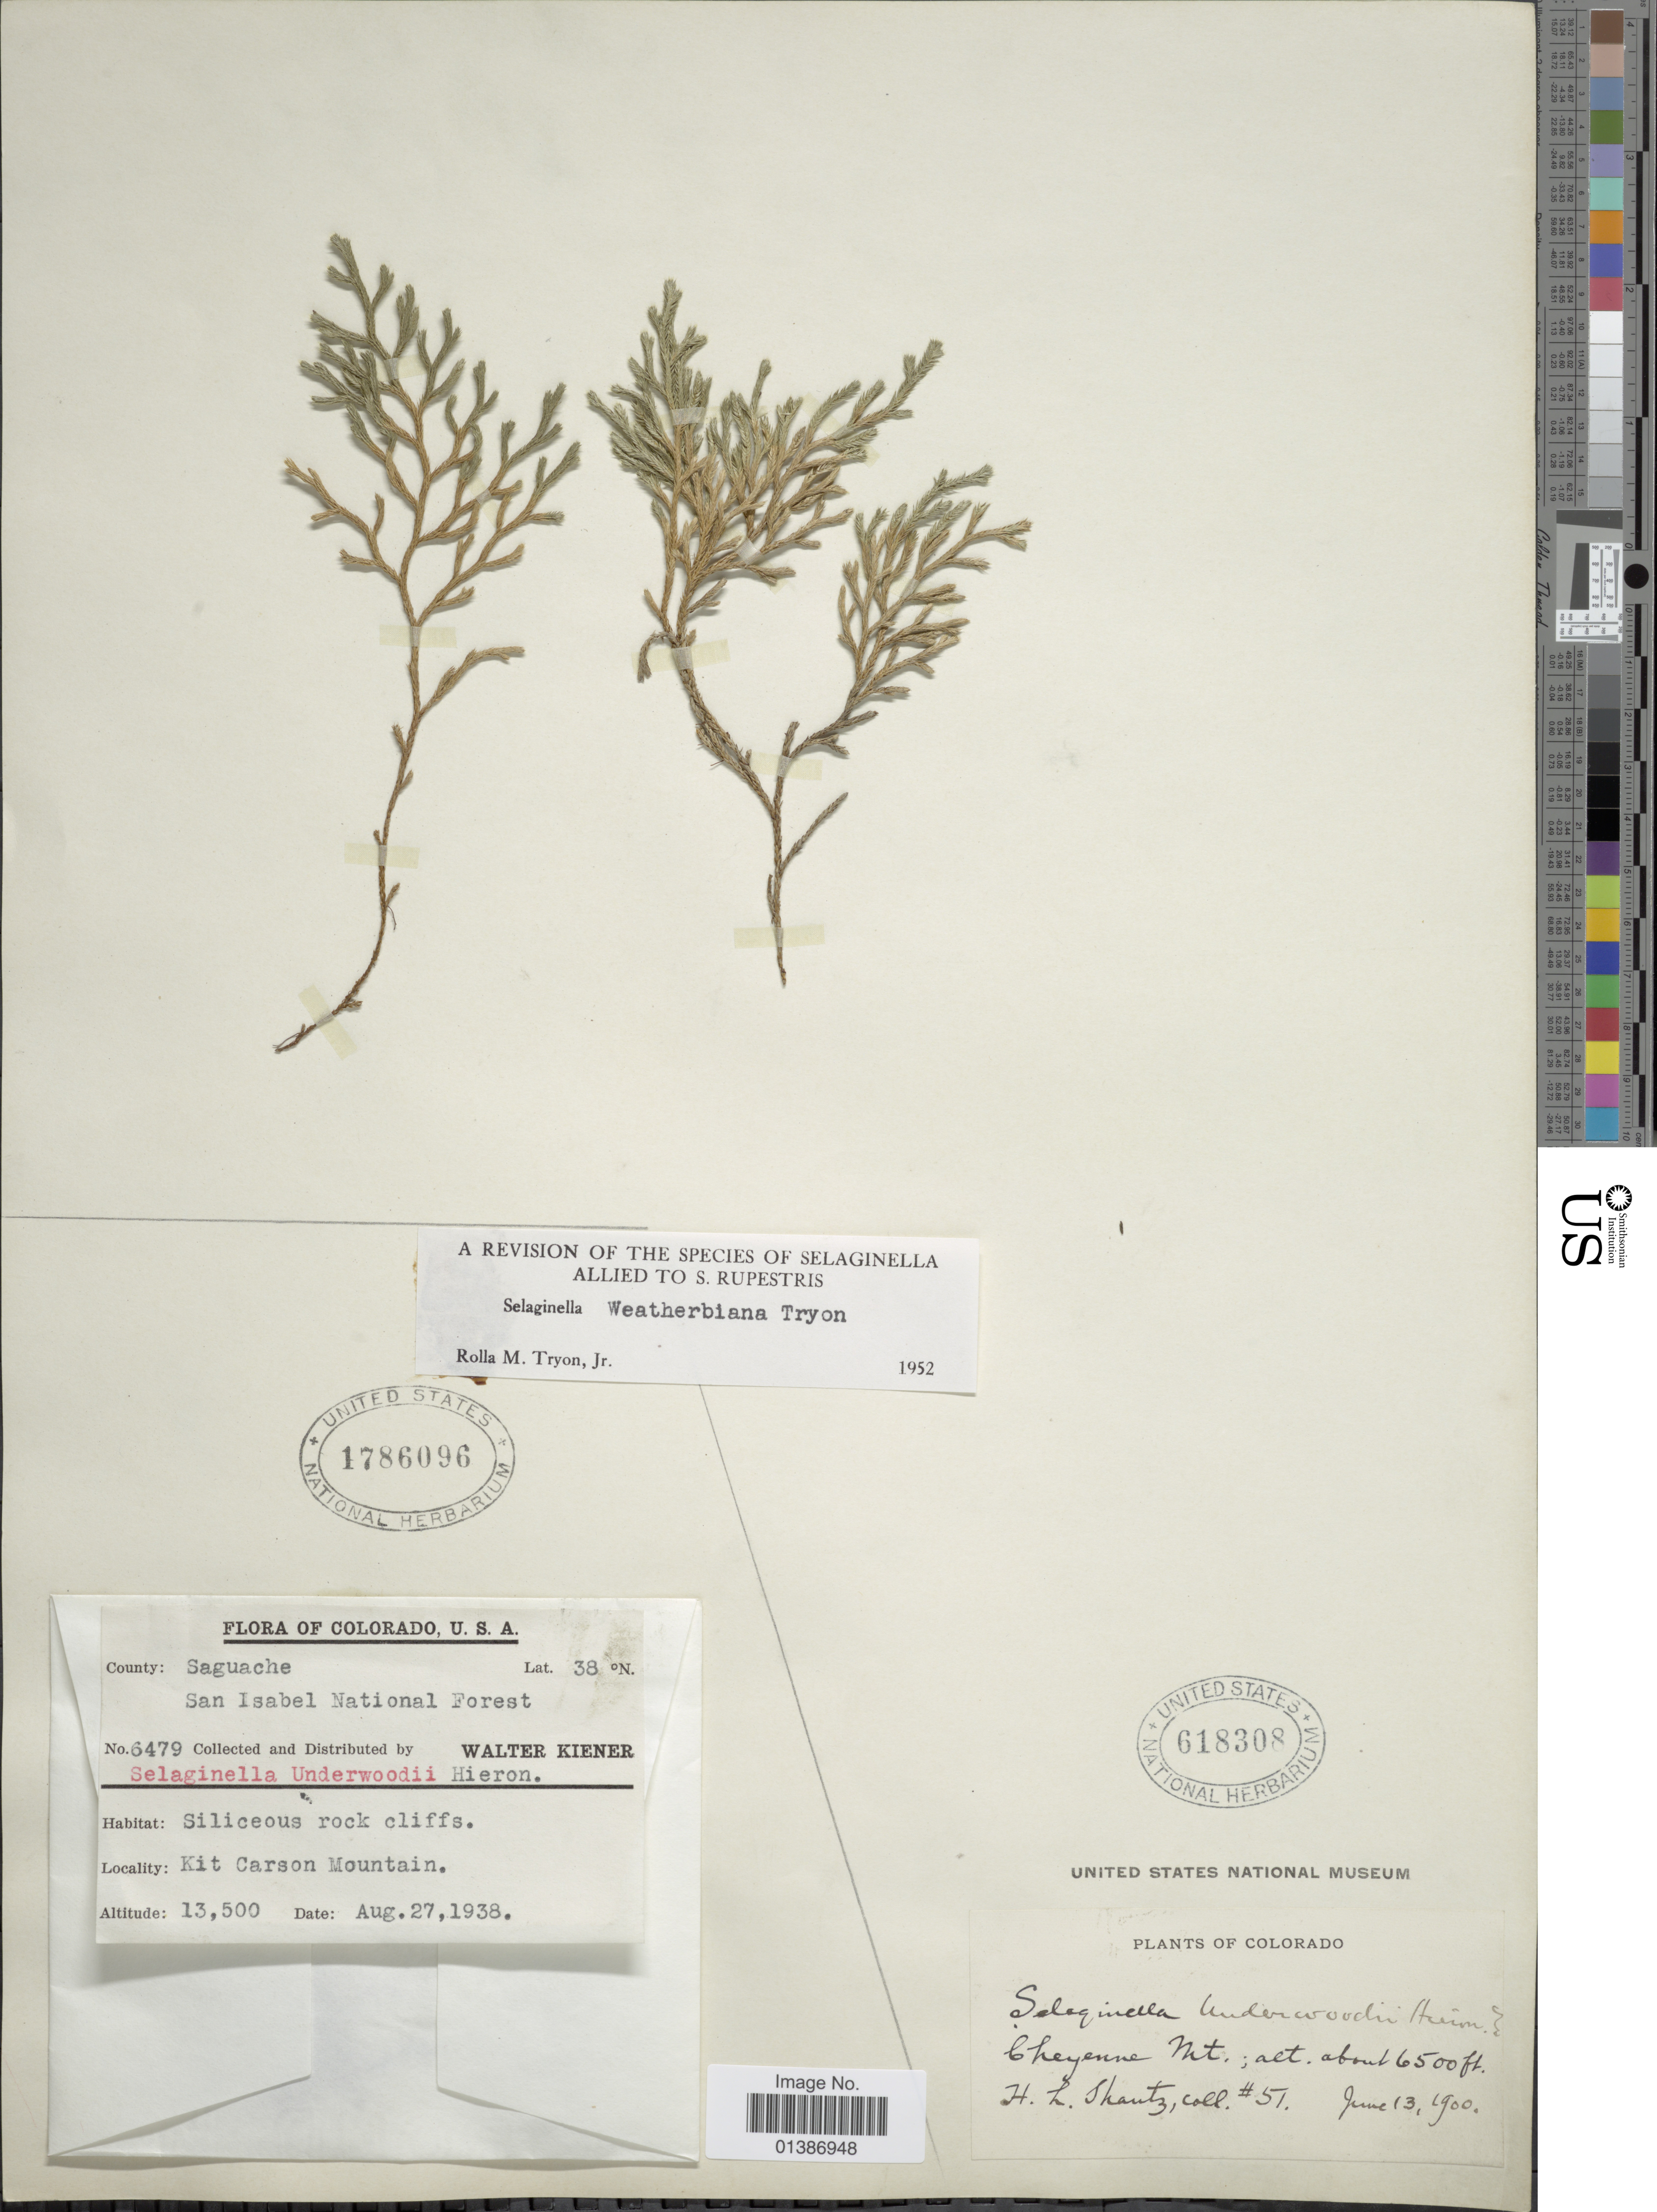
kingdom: Plantae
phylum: Tracheophyta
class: Lycopodiopsida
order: Selaginellales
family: Selaginellaceae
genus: Selaginella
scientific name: Selaginella weatherbiana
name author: R.M. Tryon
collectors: H. Shantz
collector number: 51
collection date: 1900-06-13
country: United States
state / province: Colorado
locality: Cheyenne Mt.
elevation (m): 1981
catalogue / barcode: US 618308